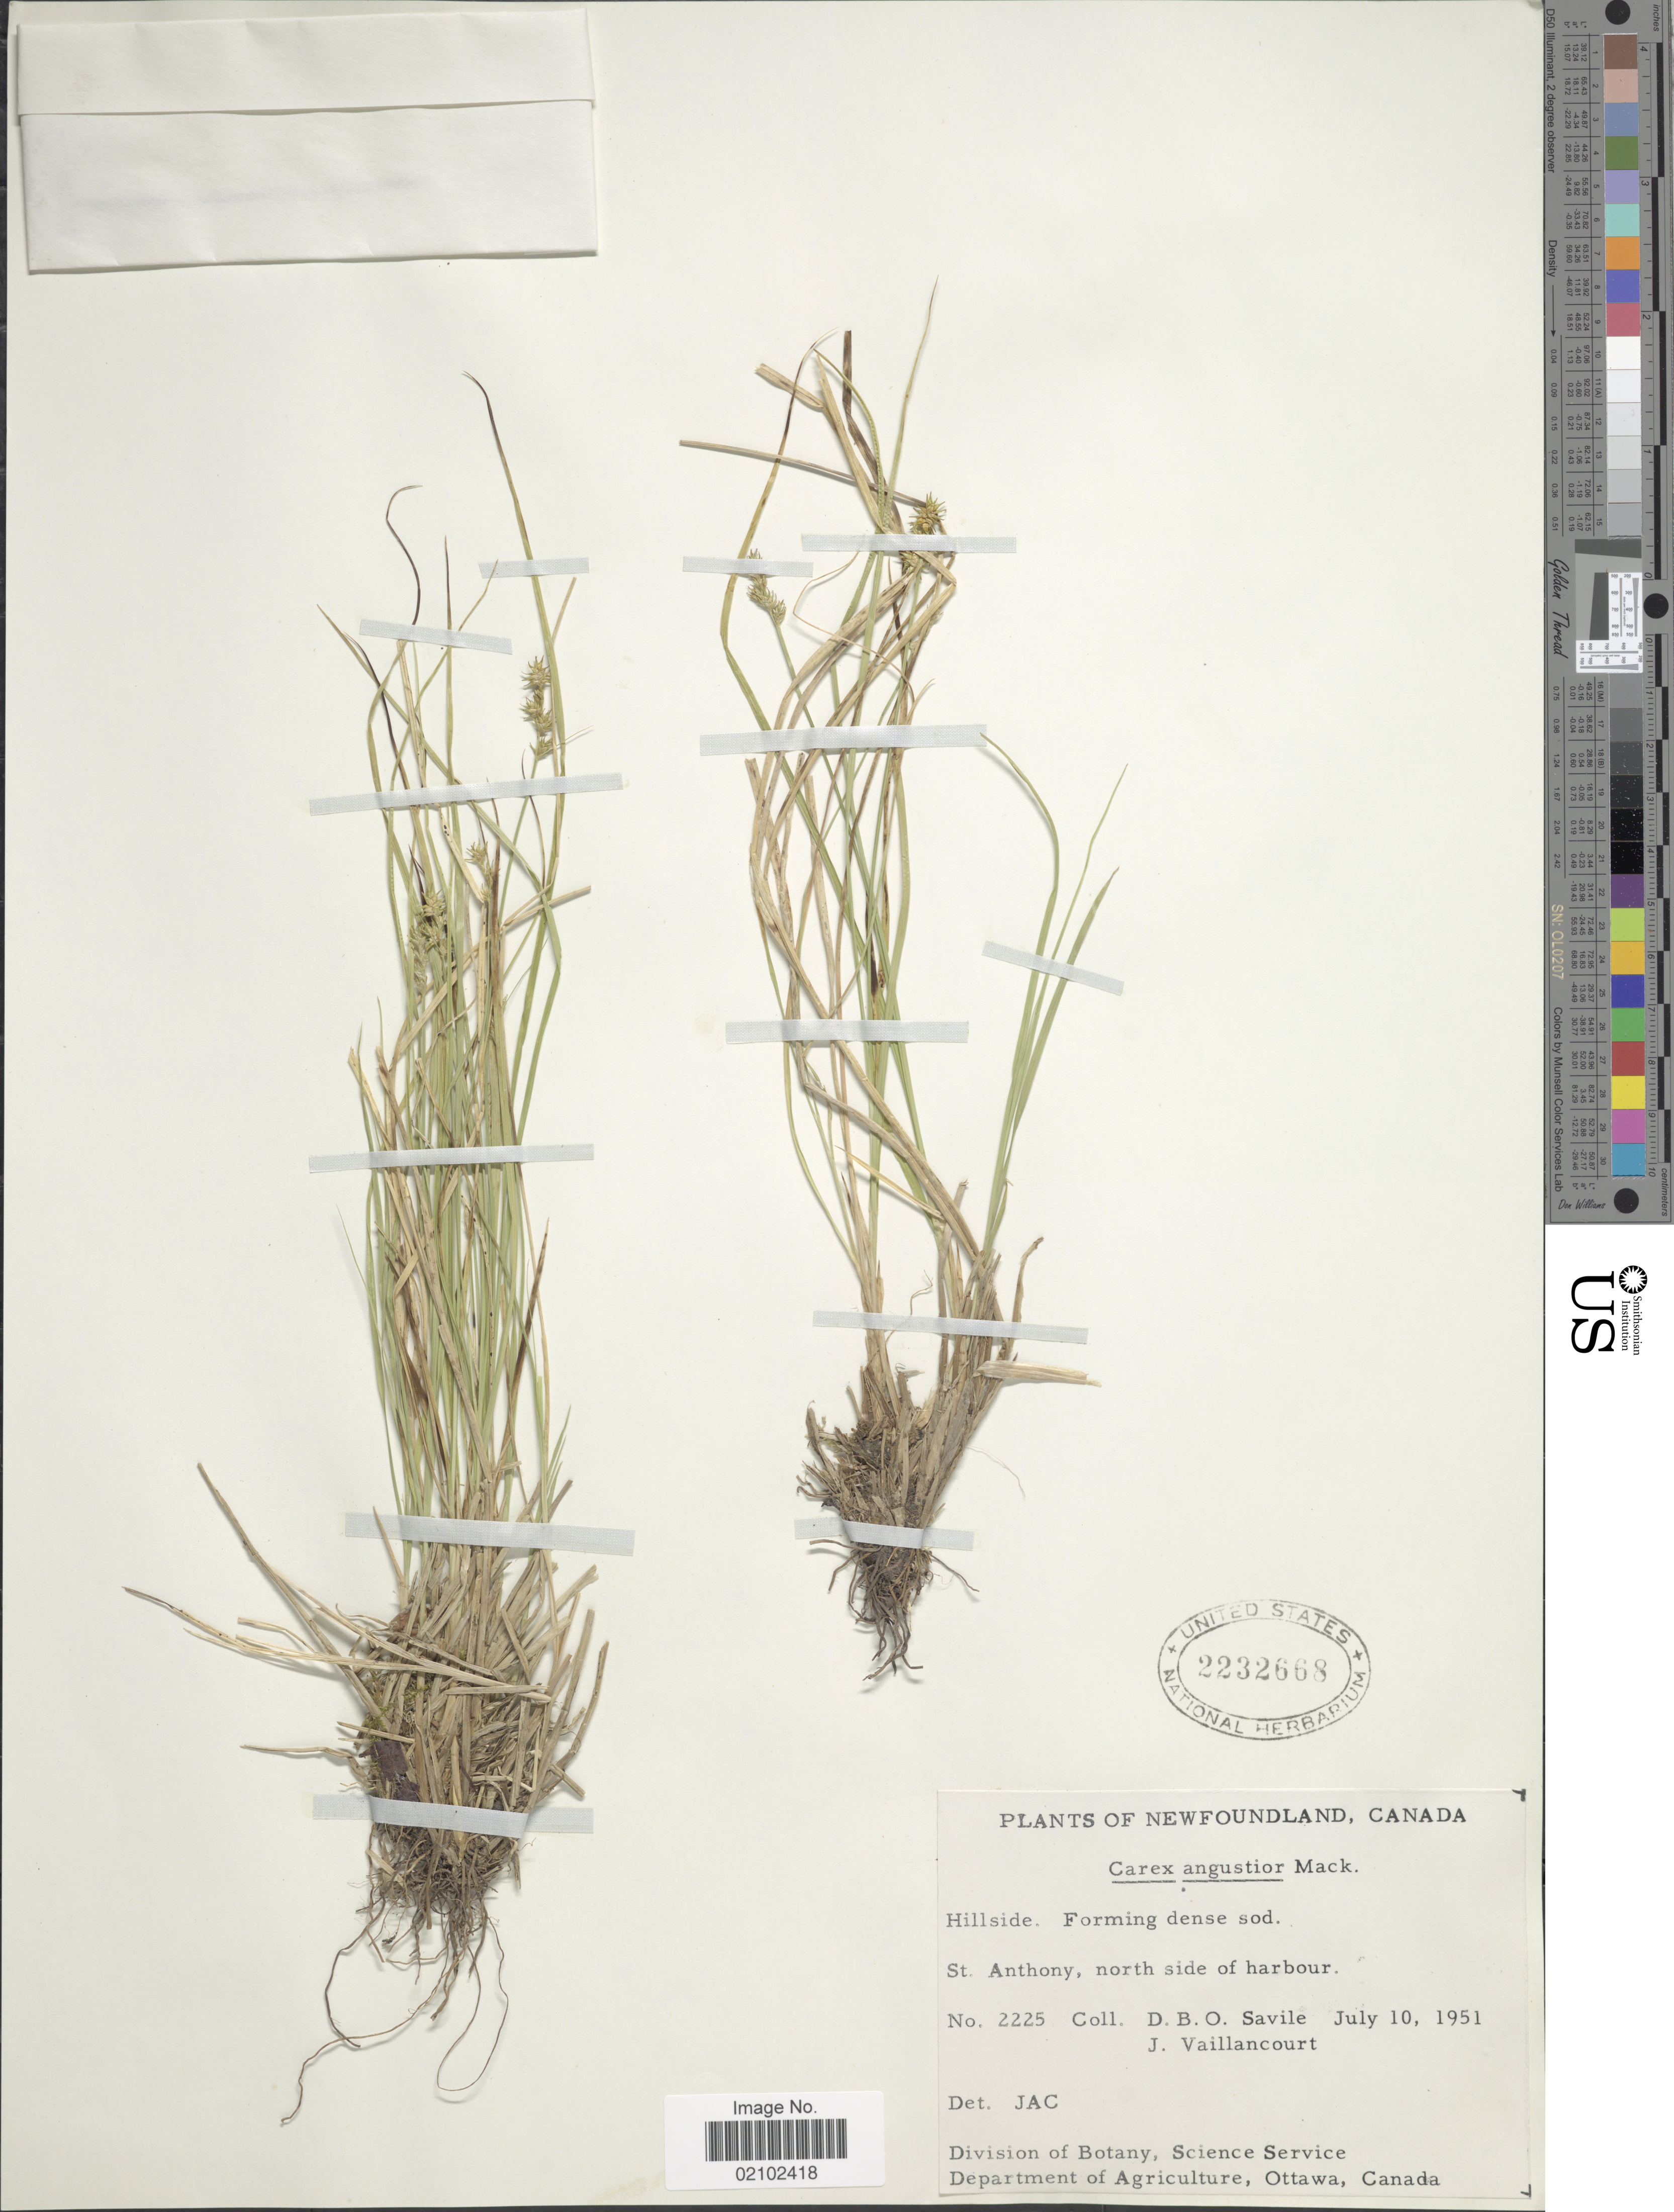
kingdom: Plantae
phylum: Tracheophyta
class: Liliopsida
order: Poales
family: Cyperaceae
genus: Carex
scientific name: Carex echinata subsp. echinata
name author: Murray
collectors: D. Savile & J. Vaillancourt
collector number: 2225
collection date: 1951-07-10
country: Canada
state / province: Newfoundland and Labrador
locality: Hillside. Forming dense sod. St Anthony, north side of harbour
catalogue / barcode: US 2232668